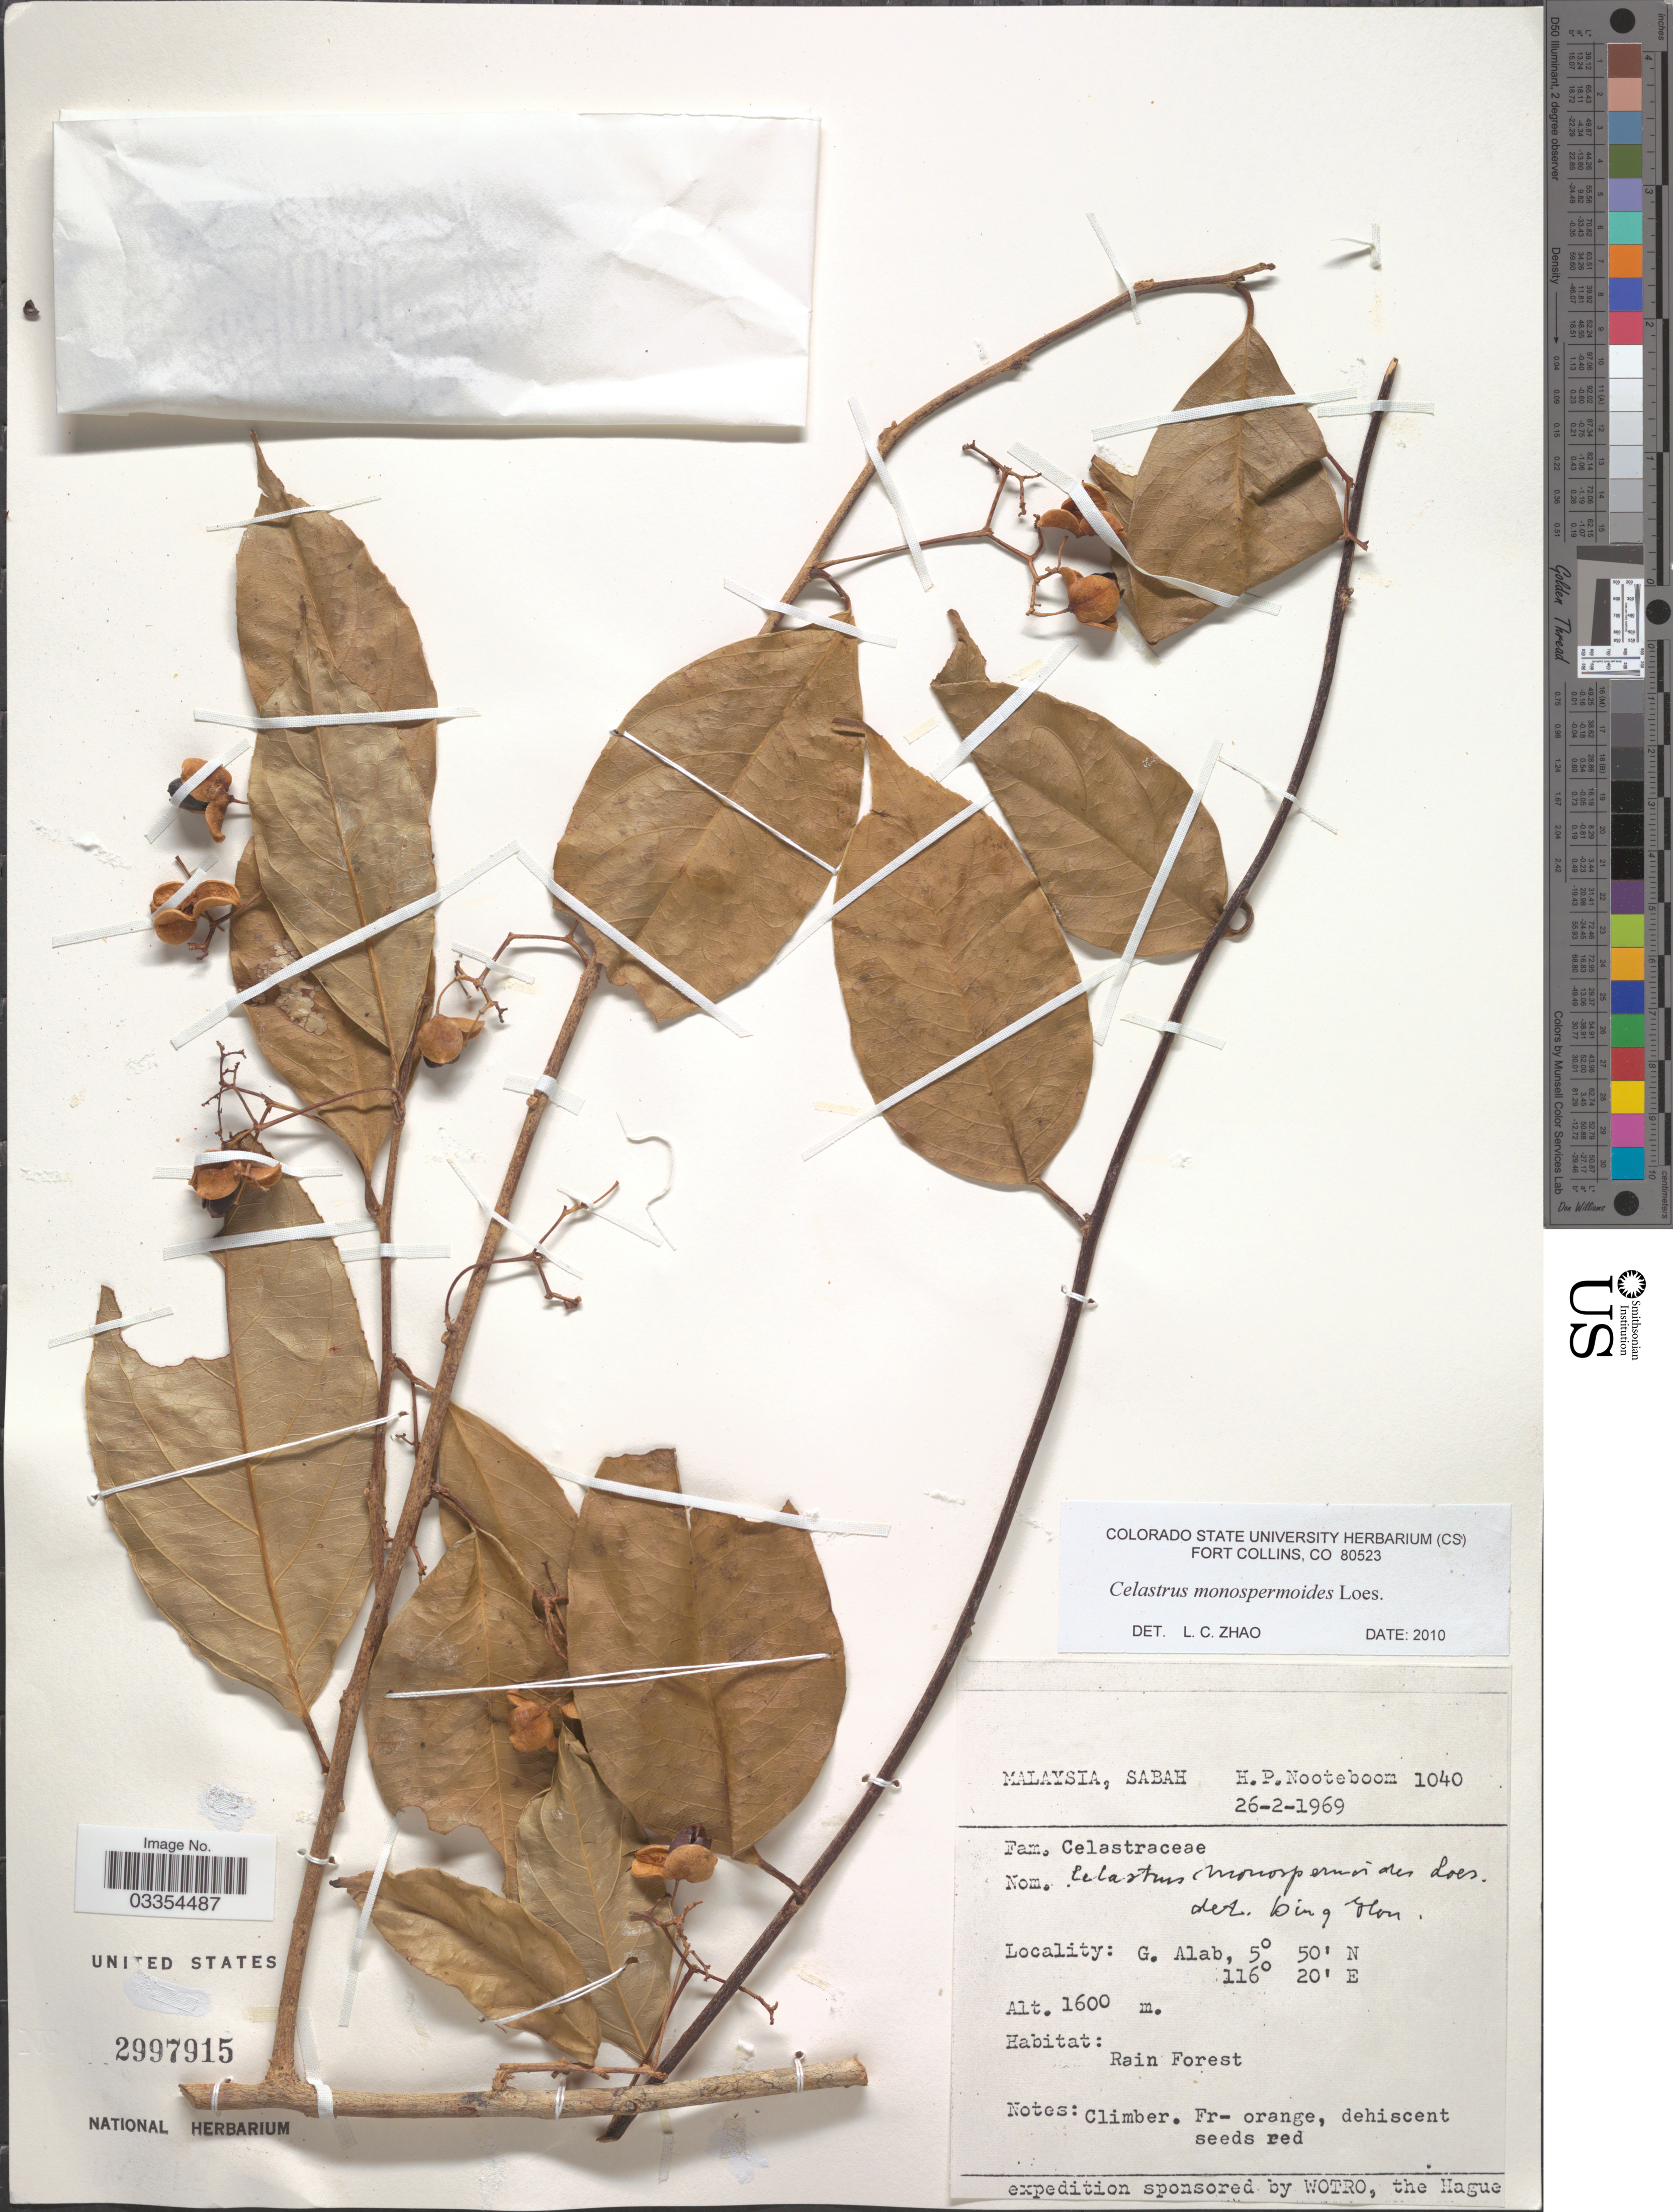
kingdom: Plantae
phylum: Tracheophyta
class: Magnoliopsida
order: Celastrales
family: Celastraceae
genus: Celastrus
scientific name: Celastrus monospermoides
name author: Loes.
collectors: H. P. Nooteboom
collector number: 1040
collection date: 1969-02-26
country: Malaysia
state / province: Sabah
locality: G. Alab.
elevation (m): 1600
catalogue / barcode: US 2997915